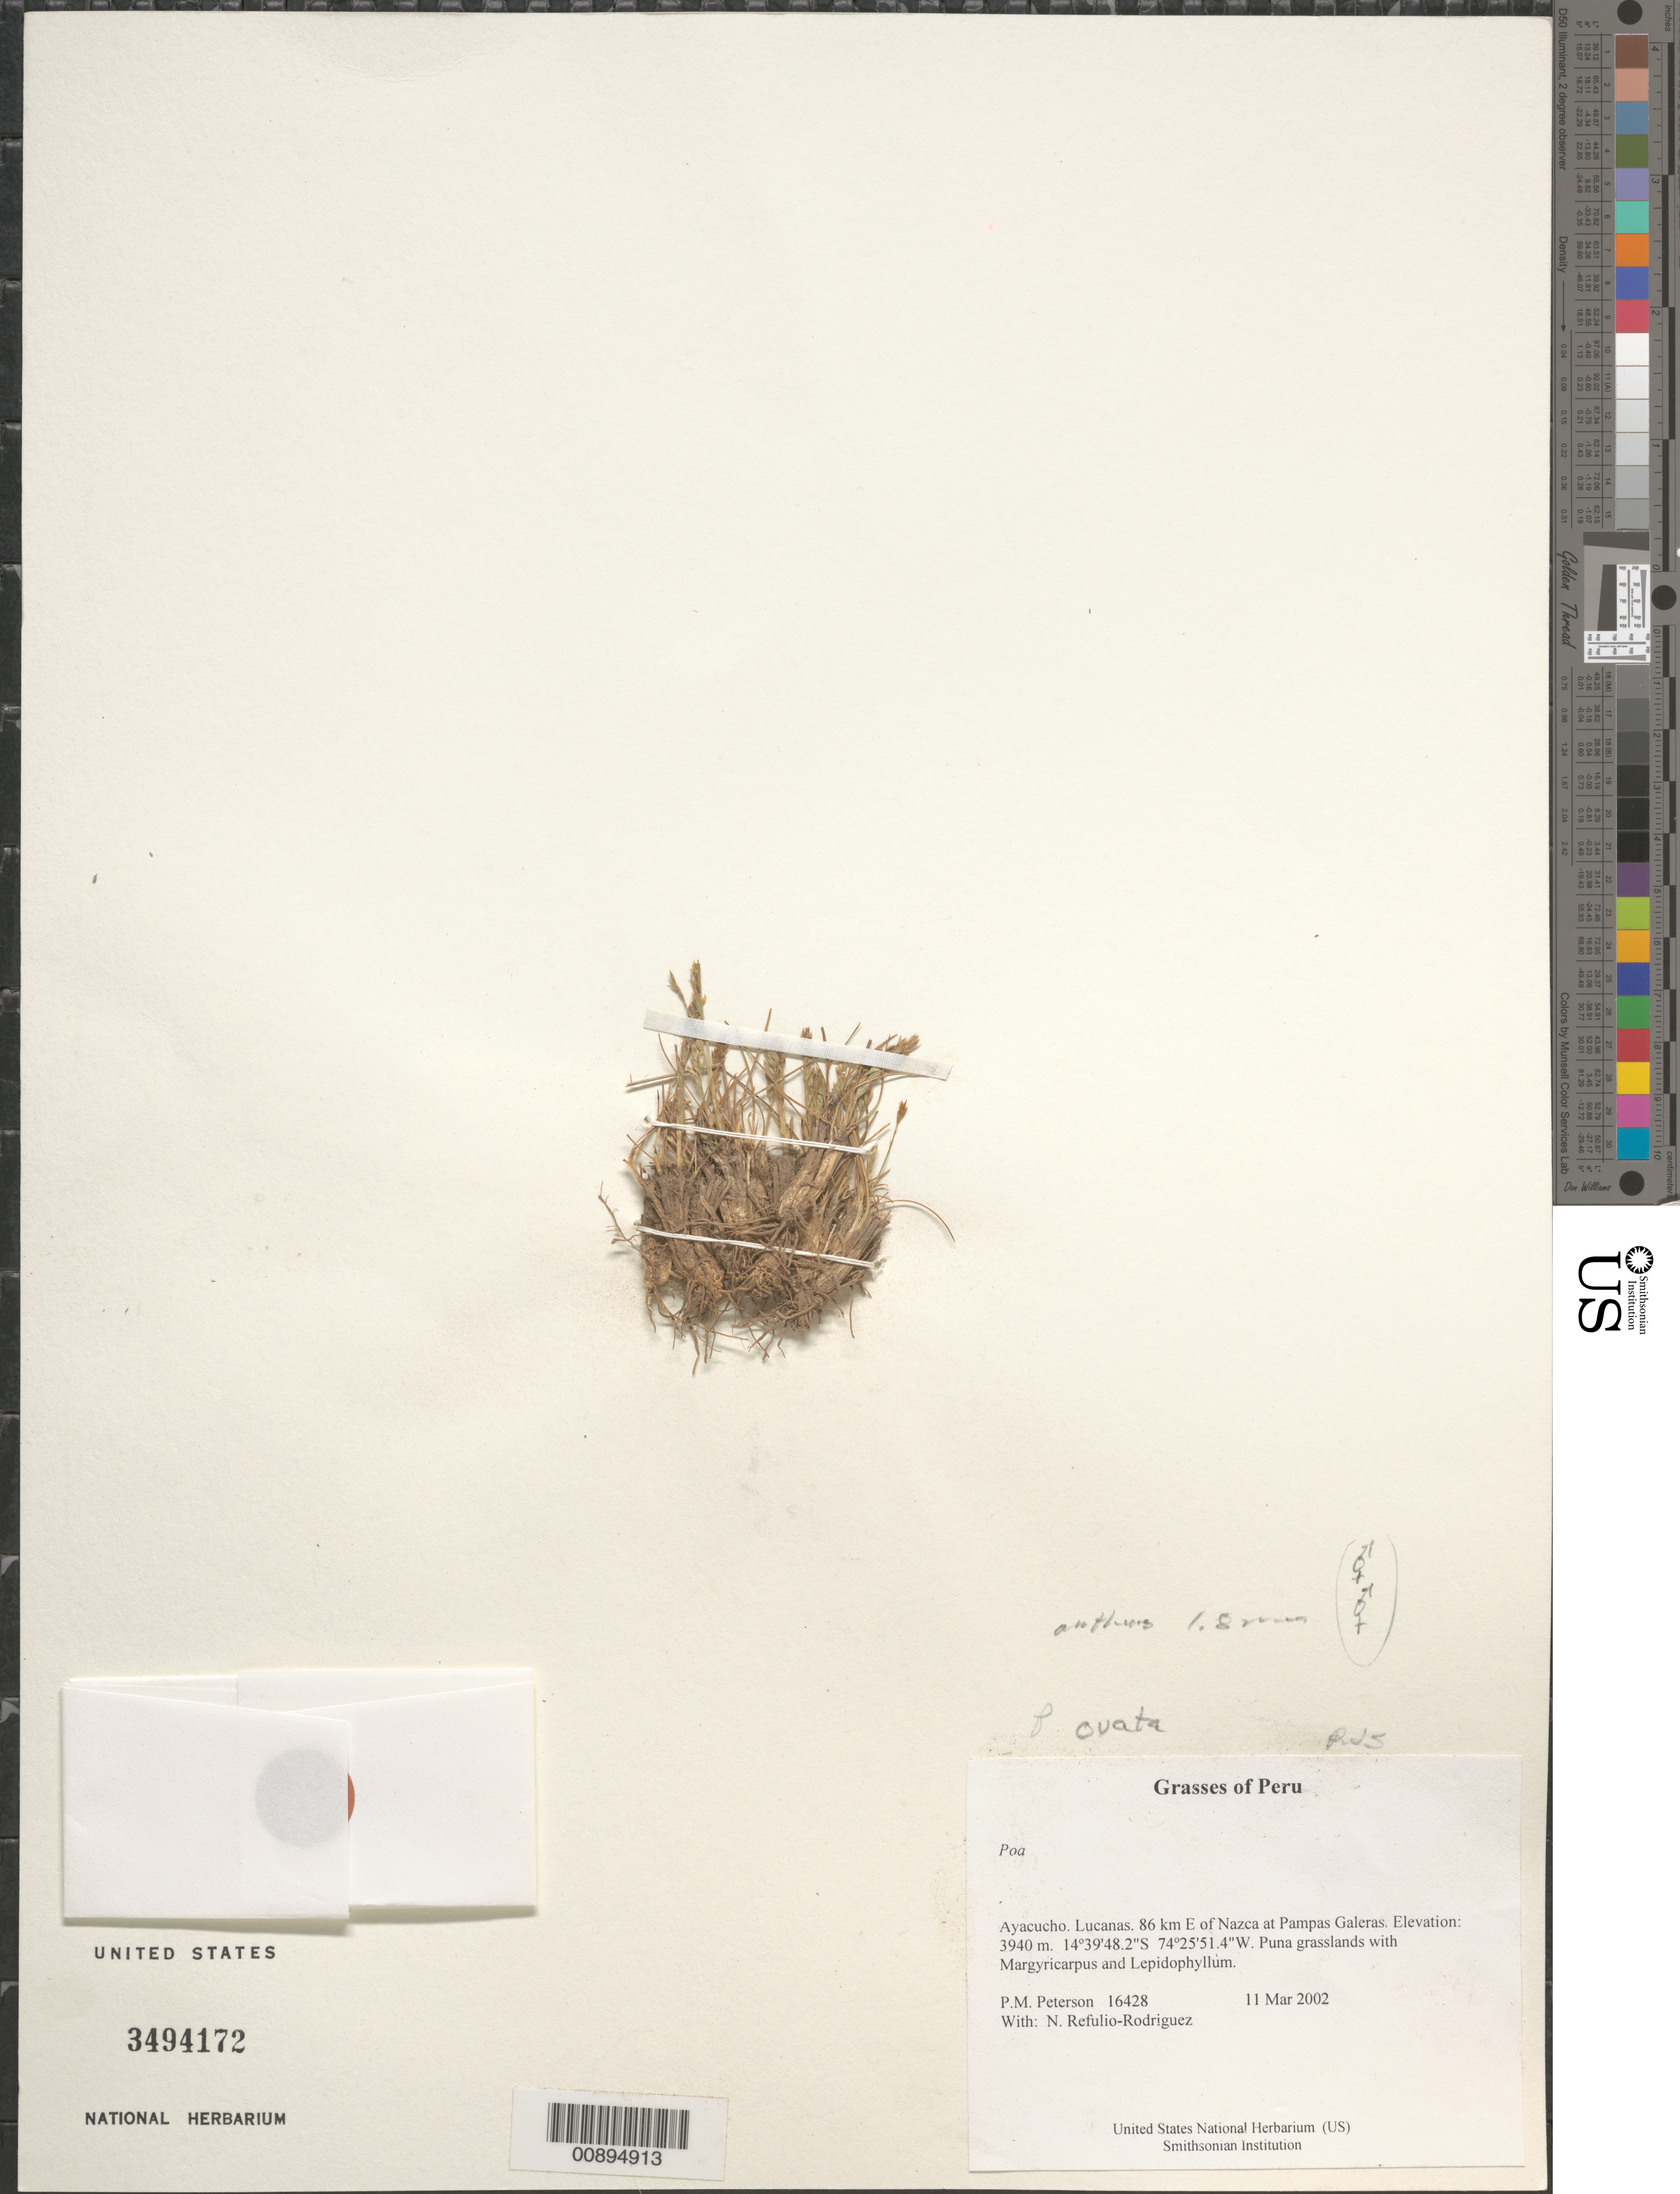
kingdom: Plantae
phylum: Tracheophyta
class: Liliopsida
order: Poales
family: Poaceae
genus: Poa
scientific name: Poa gymnantha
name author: Pilg.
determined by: Soreng, Robert J., Research Associate (BOT), Smithsonian Institution - National Museum of Natural History (UNITED STATES)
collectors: P. M. Peterson & N. Refulio-Rodríguez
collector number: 16428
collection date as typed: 11 Mar 2002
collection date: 2002-03-11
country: Peru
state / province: Ayacucho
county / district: Lucanas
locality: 86 km E of Nazca at Pampas Galeras.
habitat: Puna grasslands with ~Margyricarpus~ and ~Lepidophyllum~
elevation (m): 3940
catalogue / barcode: US 3494172